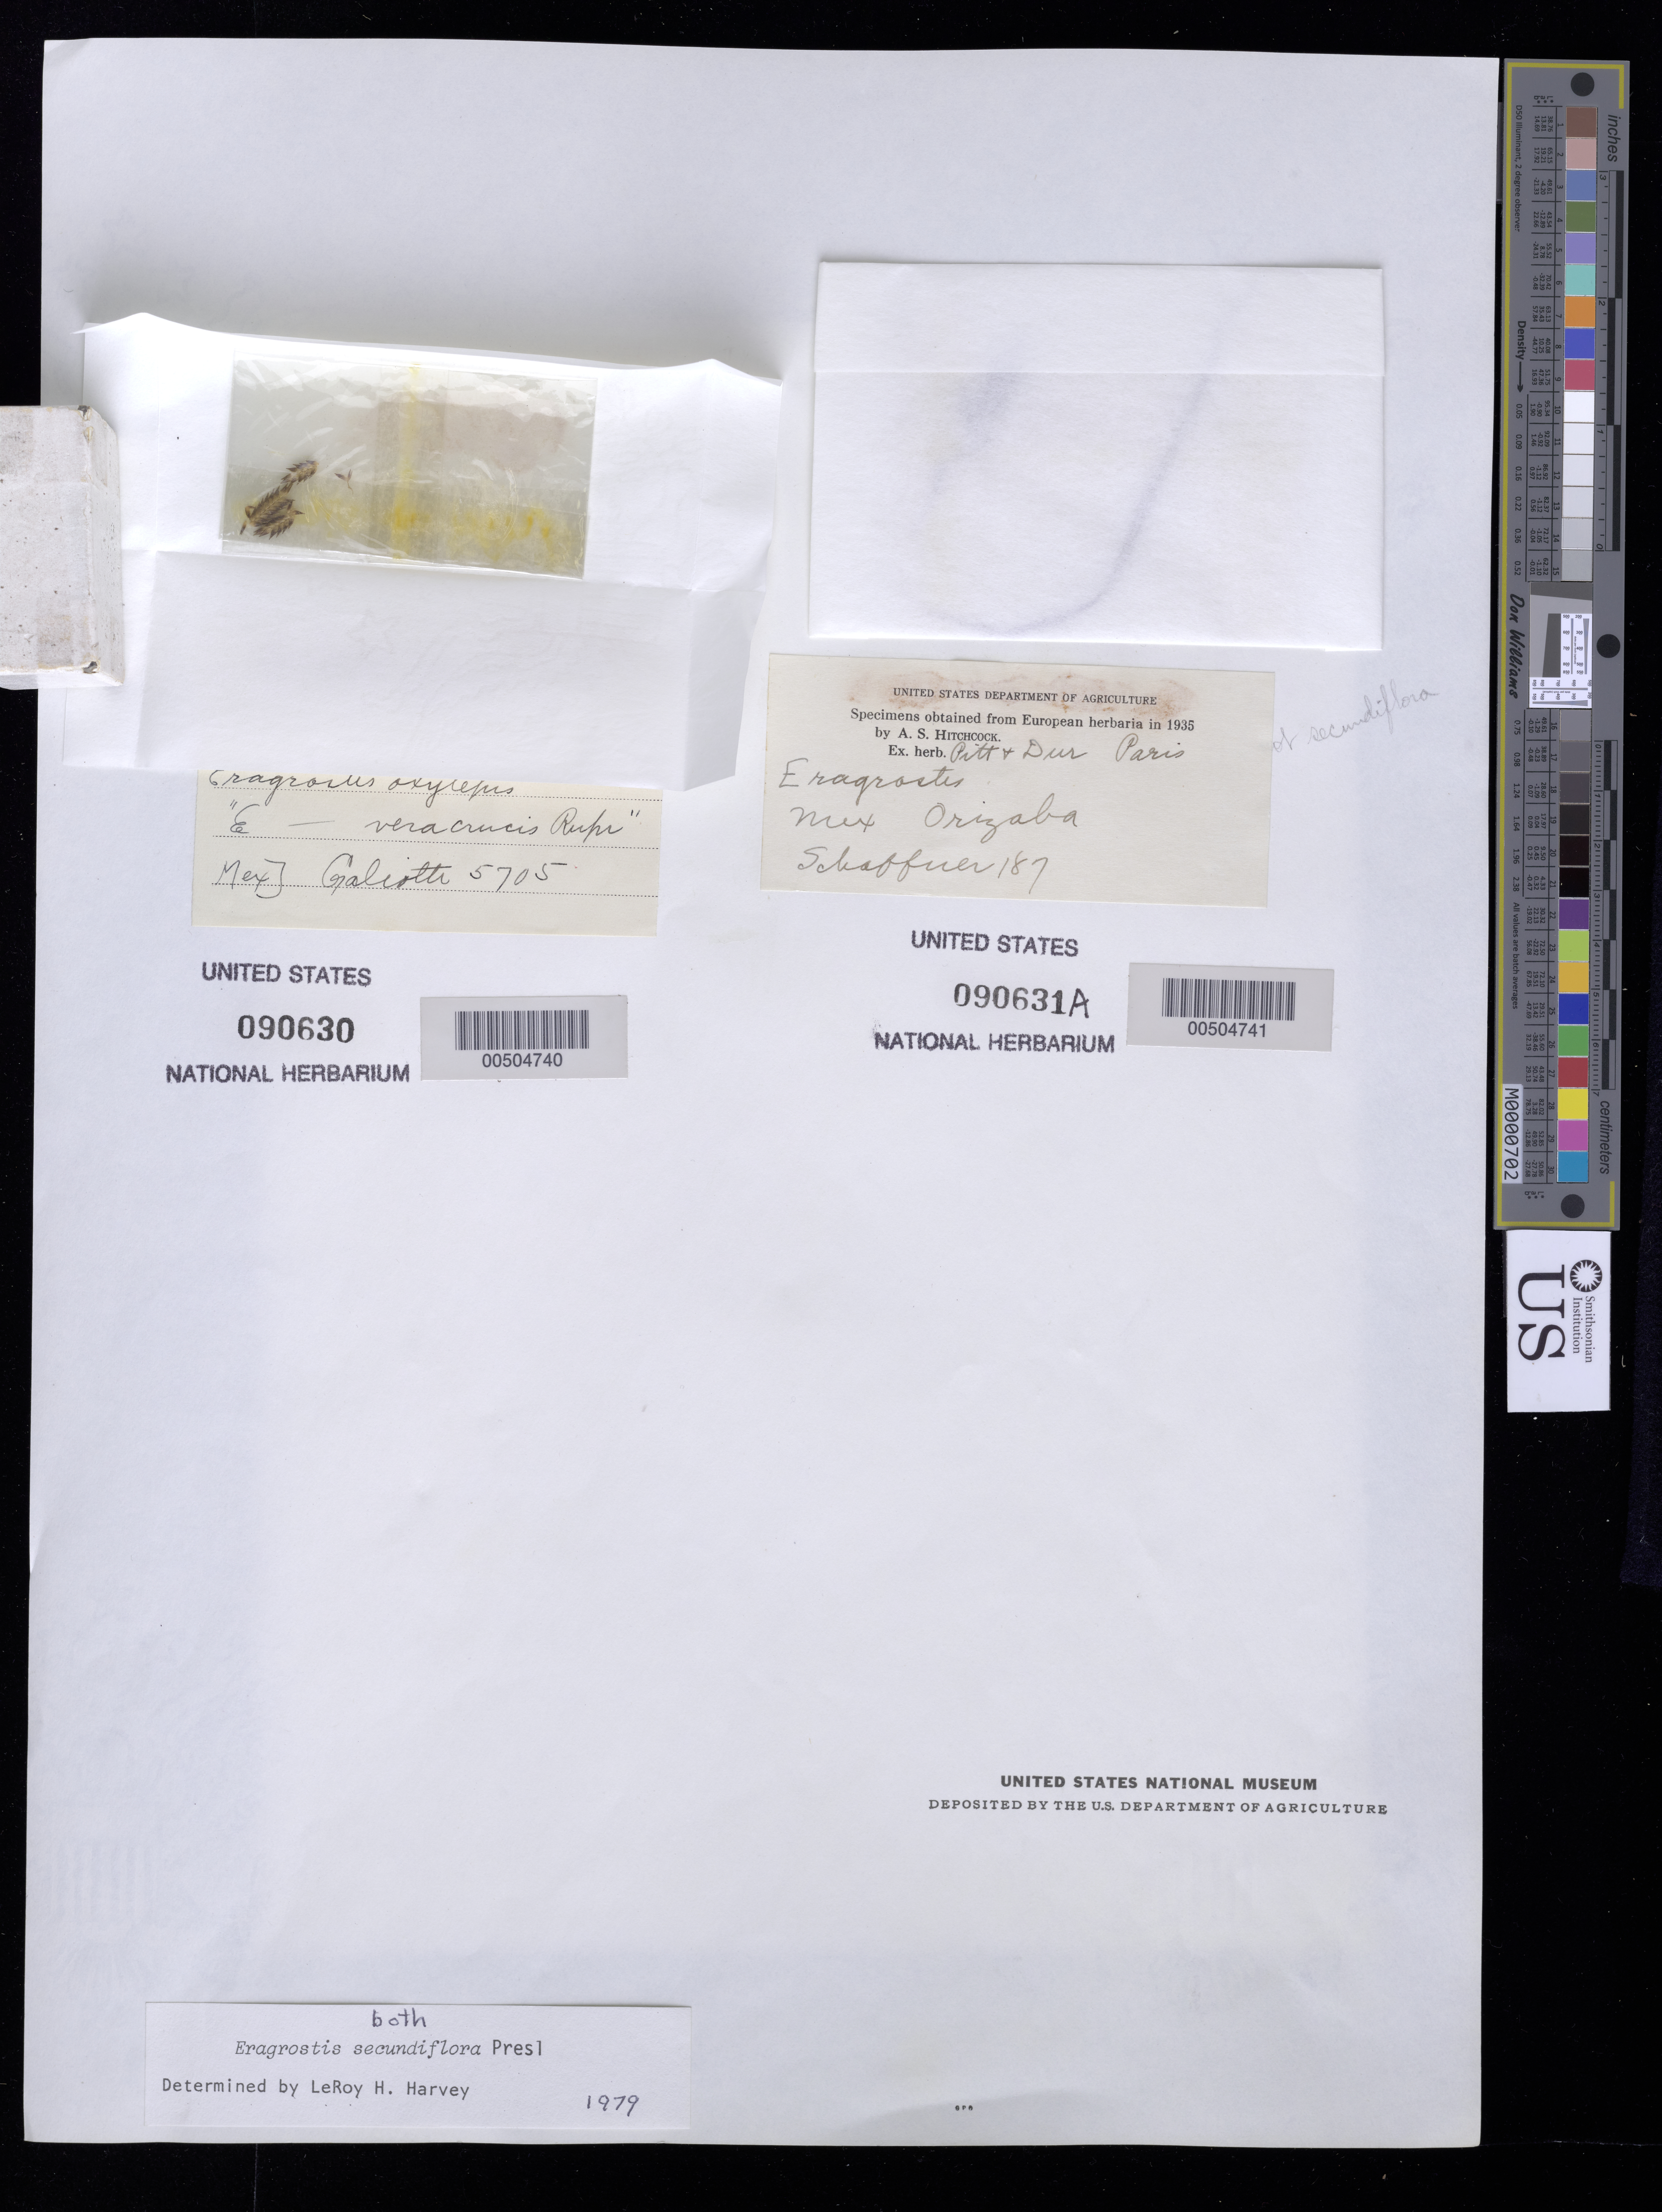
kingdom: Plantae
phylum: Tracheophyta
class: Liliopsida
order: Poales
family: Poaceae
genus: Eragrostis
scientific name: Eragrostis secundiflora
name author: J. Presl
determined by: Harvey, L. H.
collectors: -. Galiotti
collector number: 5705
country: Mexico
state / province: Durango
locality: San Ramon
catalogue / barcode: US 90630